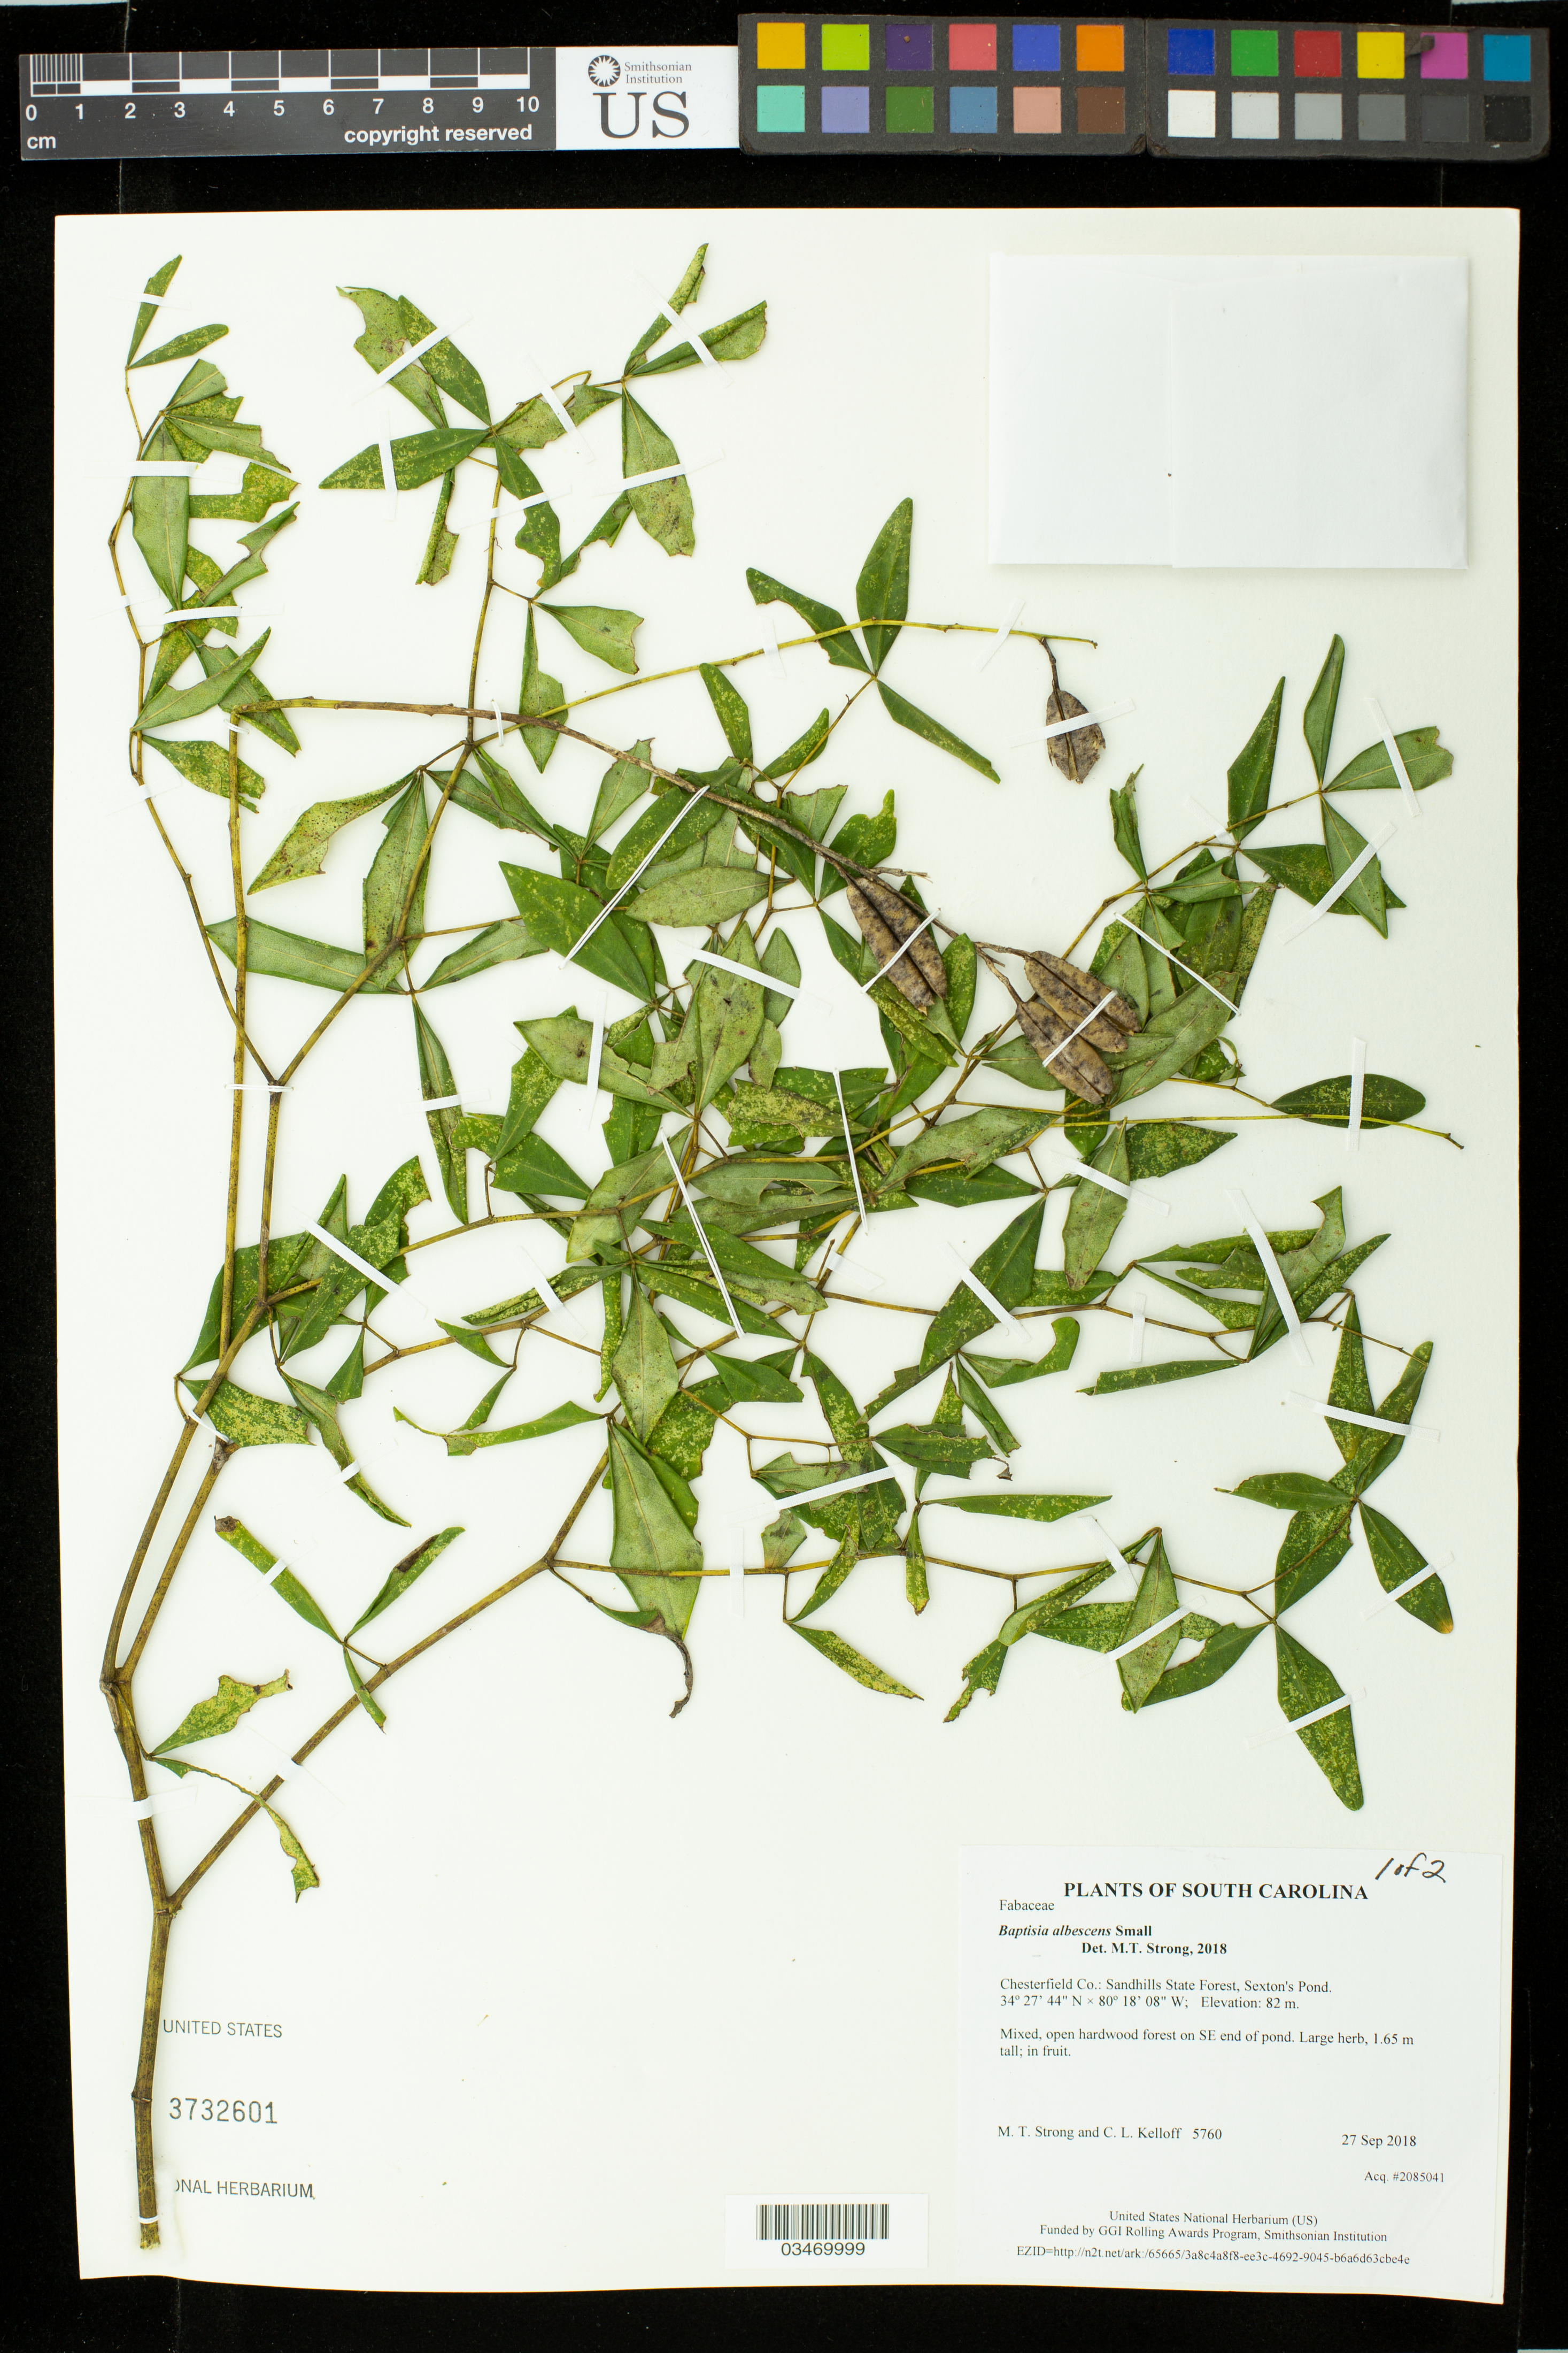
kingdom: Plantae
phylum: Tracheophyta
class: Magnoliopsida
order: Fabales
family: Fabaceae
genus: Baptisia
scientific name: Baptisia albescens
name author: Small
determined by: Strong, M. T., (US), Smithsonian Institution - National Museum of Natural History (UNITED STATES)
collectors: M. T. Strong & C. L. Kelloff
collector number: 5760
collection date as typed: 27 Sep 2018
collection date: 2018-09-27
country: United States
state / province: South Carolina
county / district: Chesterfield Co.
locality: Sandhills State Forest, Sexton's Pond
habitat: Mixed, open hardwood forest on SE end of pond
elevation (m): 82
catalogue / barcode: US 3732601